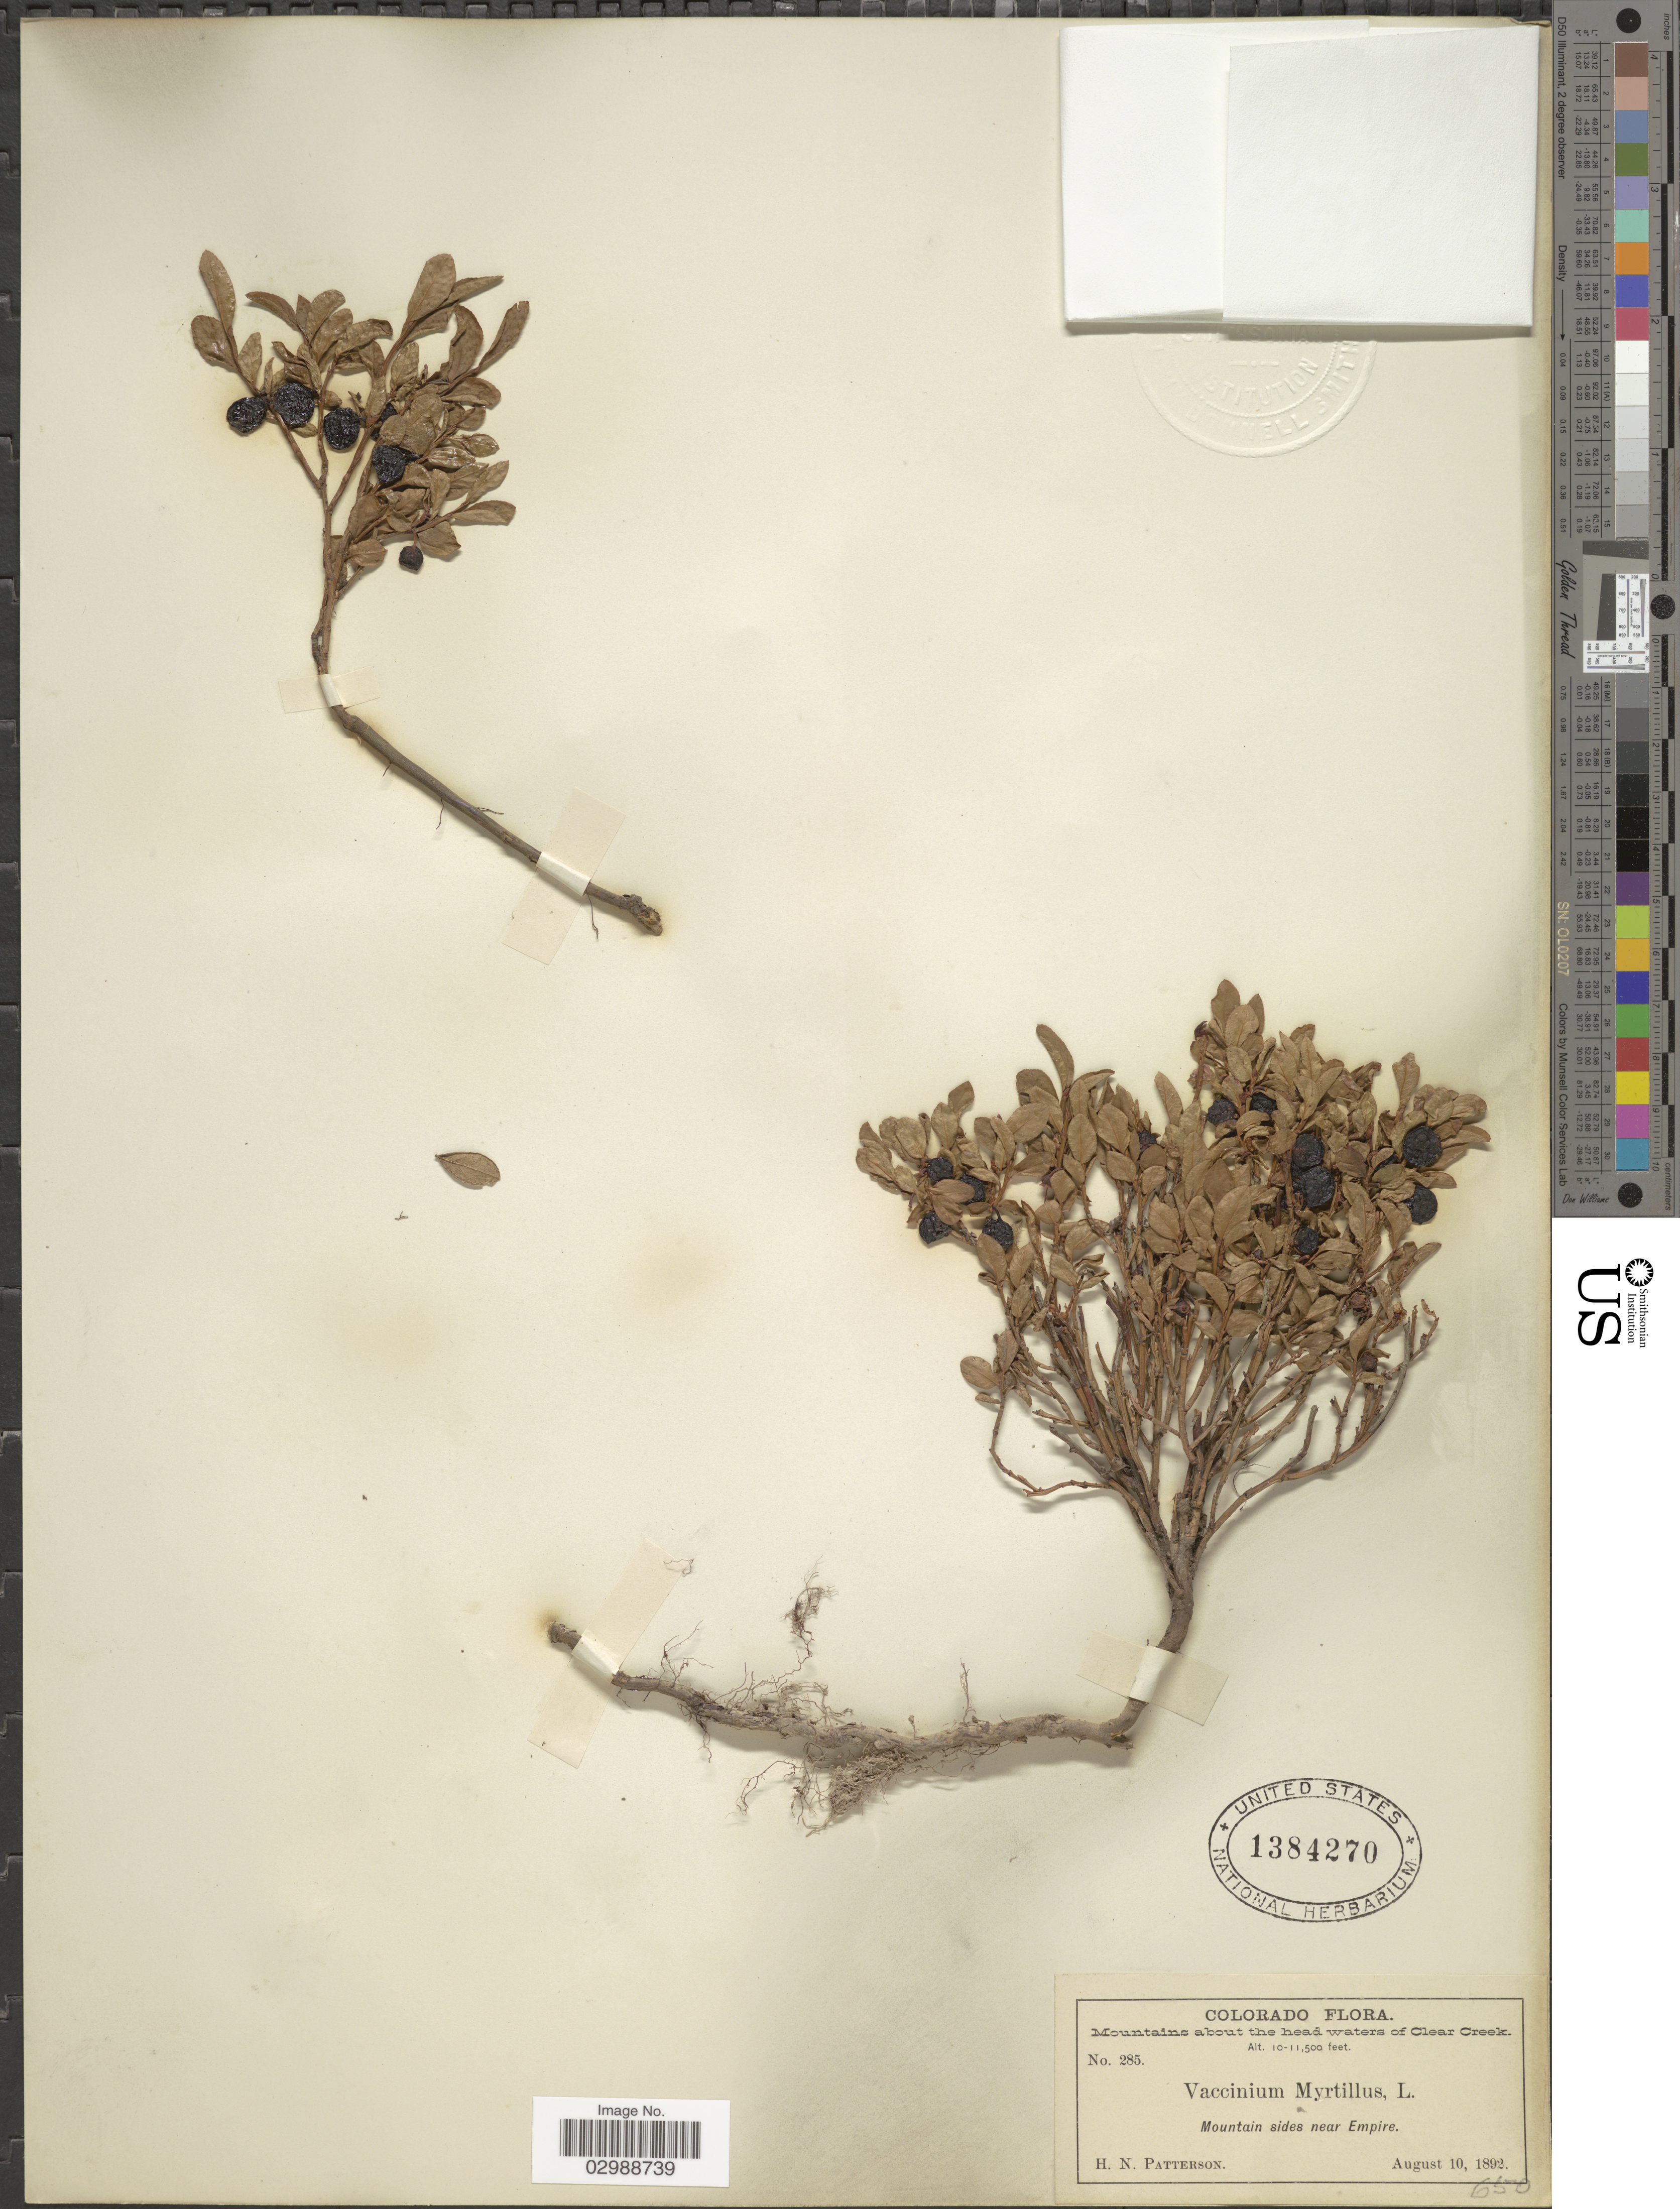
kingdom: Plantae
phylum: Tracheophyta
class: Magnoliopsida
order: Ericales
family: Ericaceae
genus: Vaccinium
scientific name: Vaccinium myrtillus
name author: L.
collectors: H. N. Patterson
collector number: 285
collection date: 1892-08-10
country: United States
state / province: Colorado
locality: Mountains about the head waters of Clear Creek. Mountain sides near Empire.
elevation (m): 3048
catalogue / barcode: US 1384270